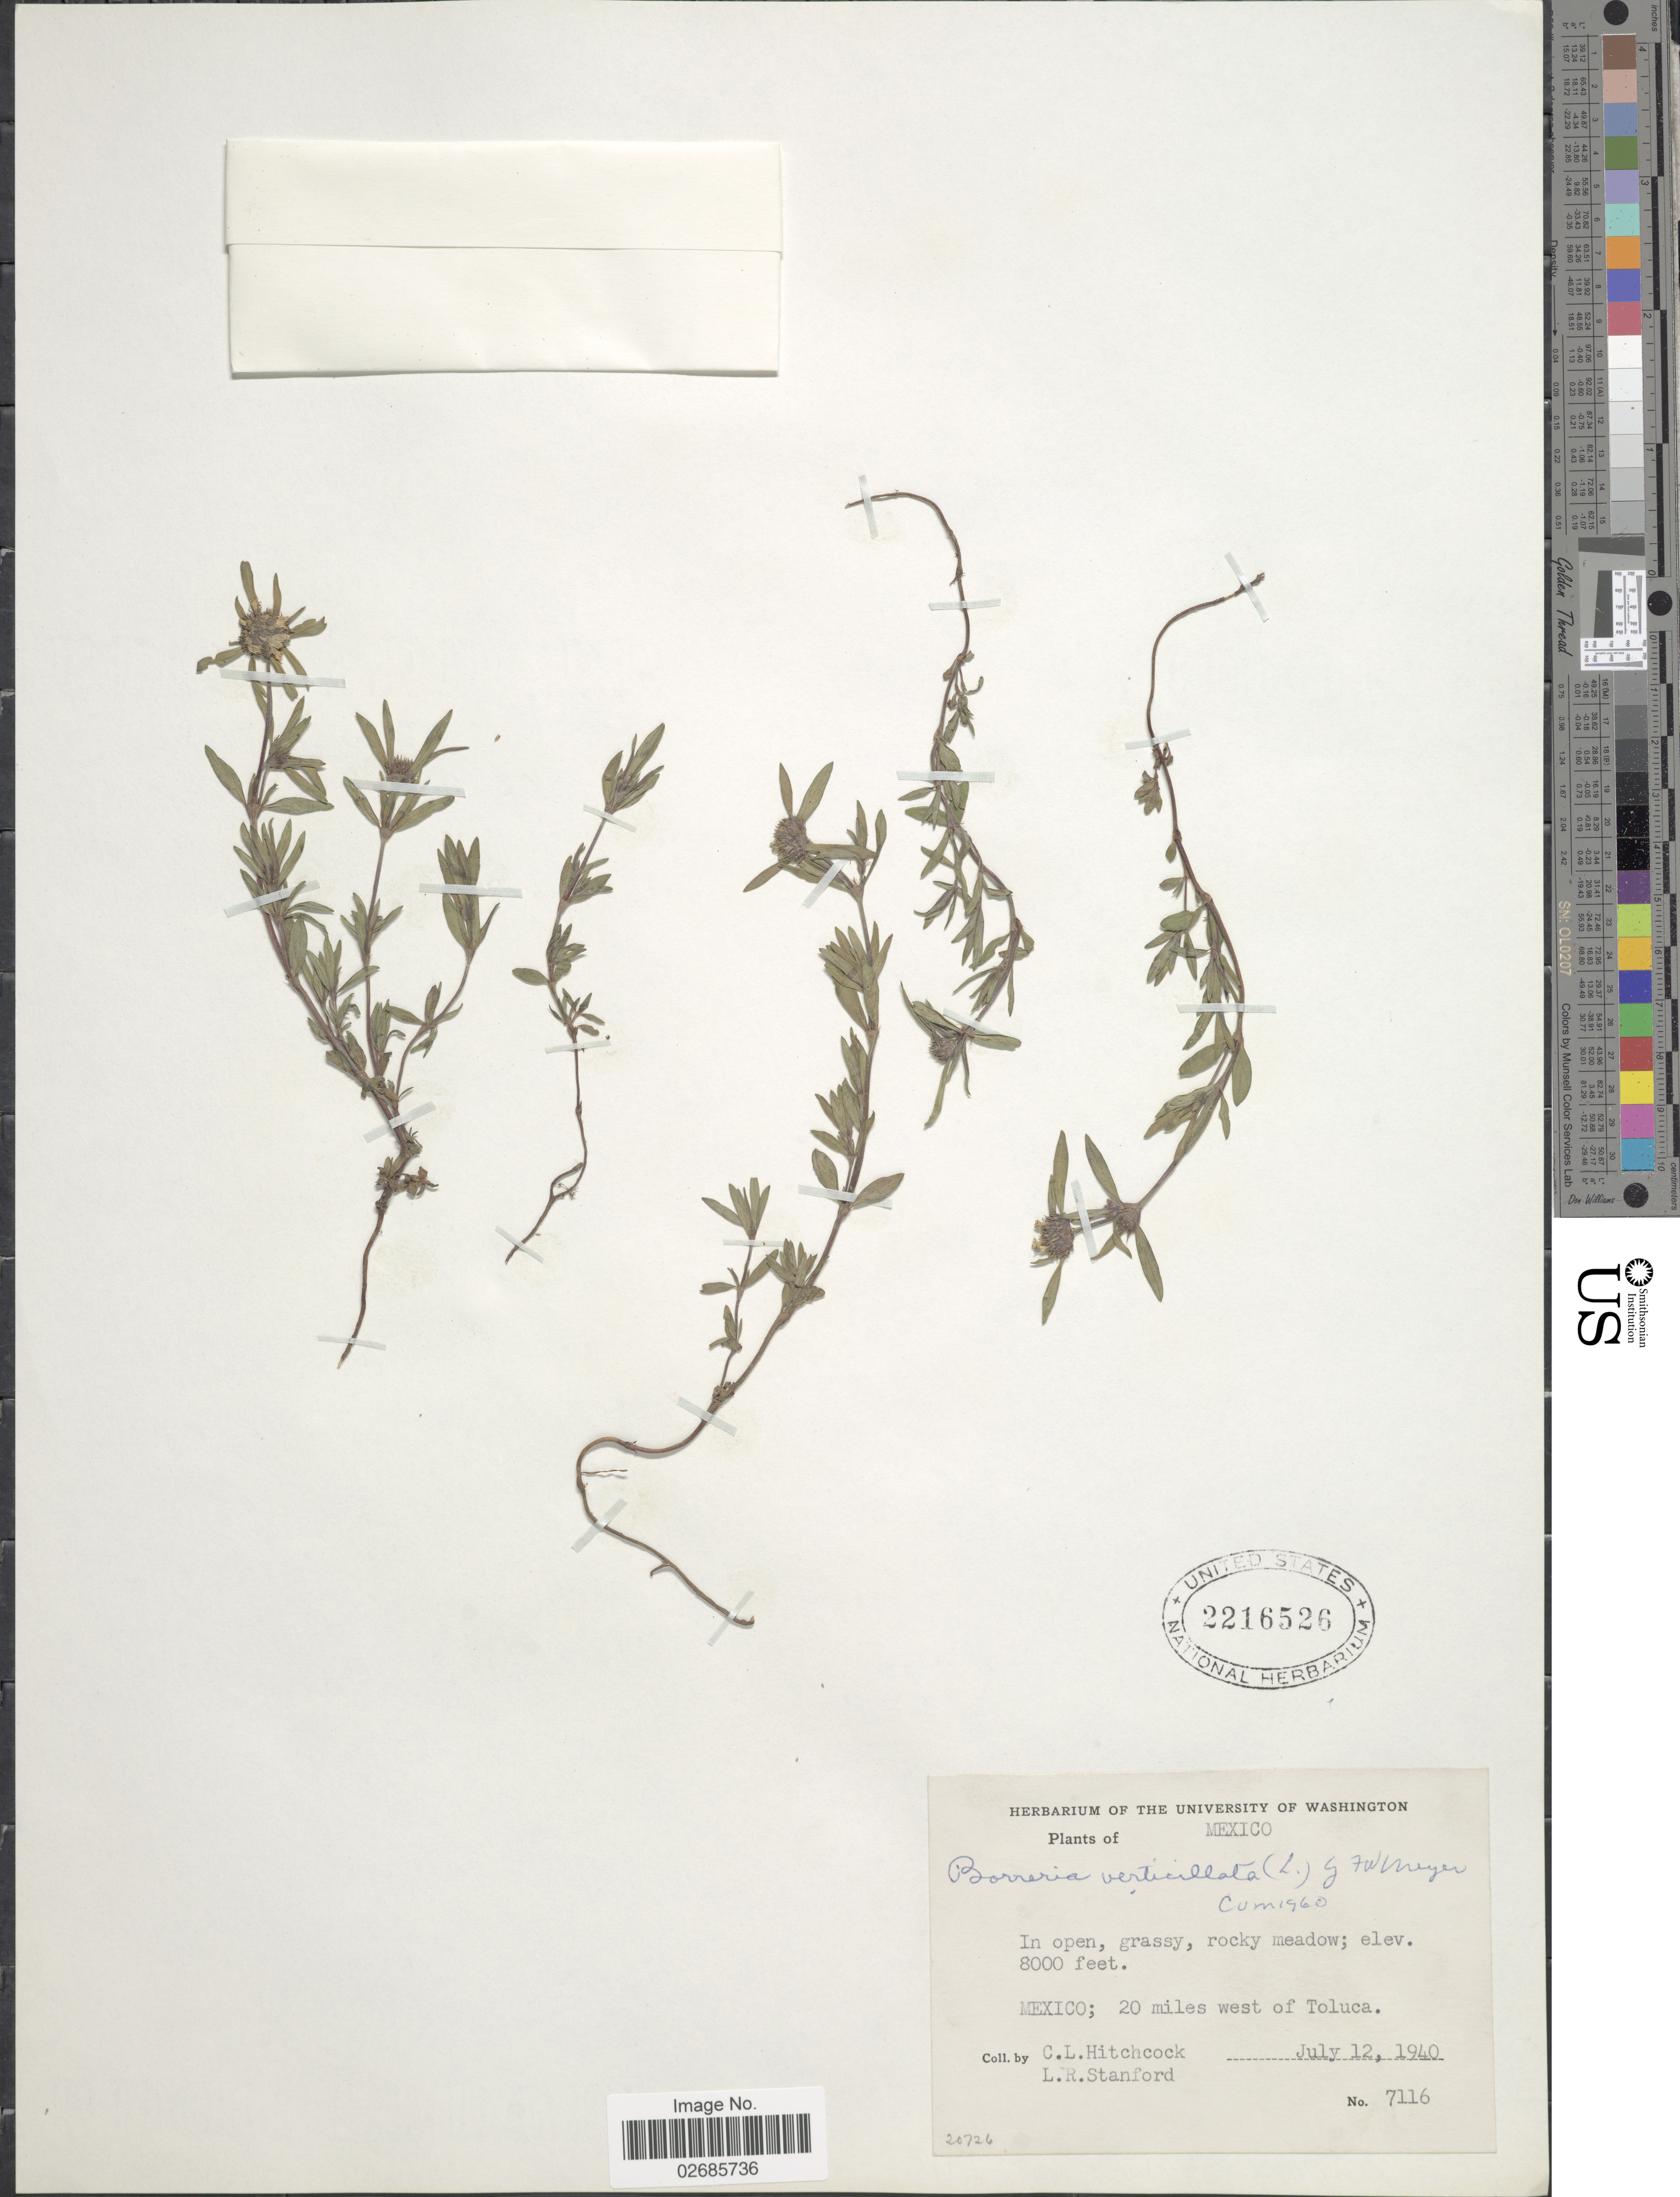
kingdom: Plantae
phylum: Tracheophyta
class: Magnoliopsida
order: Gentianales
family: Rubiaceae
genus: Borreria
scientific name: Borreria verticillata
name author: (L.) G. Mey.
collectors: C. L. Hitchcock & L. R. Stanford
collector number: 7116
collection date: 1940-07-12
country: Mexico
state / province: México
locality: In open, grassy, rocky meadow, 20 miles west of Toluca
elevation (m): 2438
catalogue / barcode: US 2216526